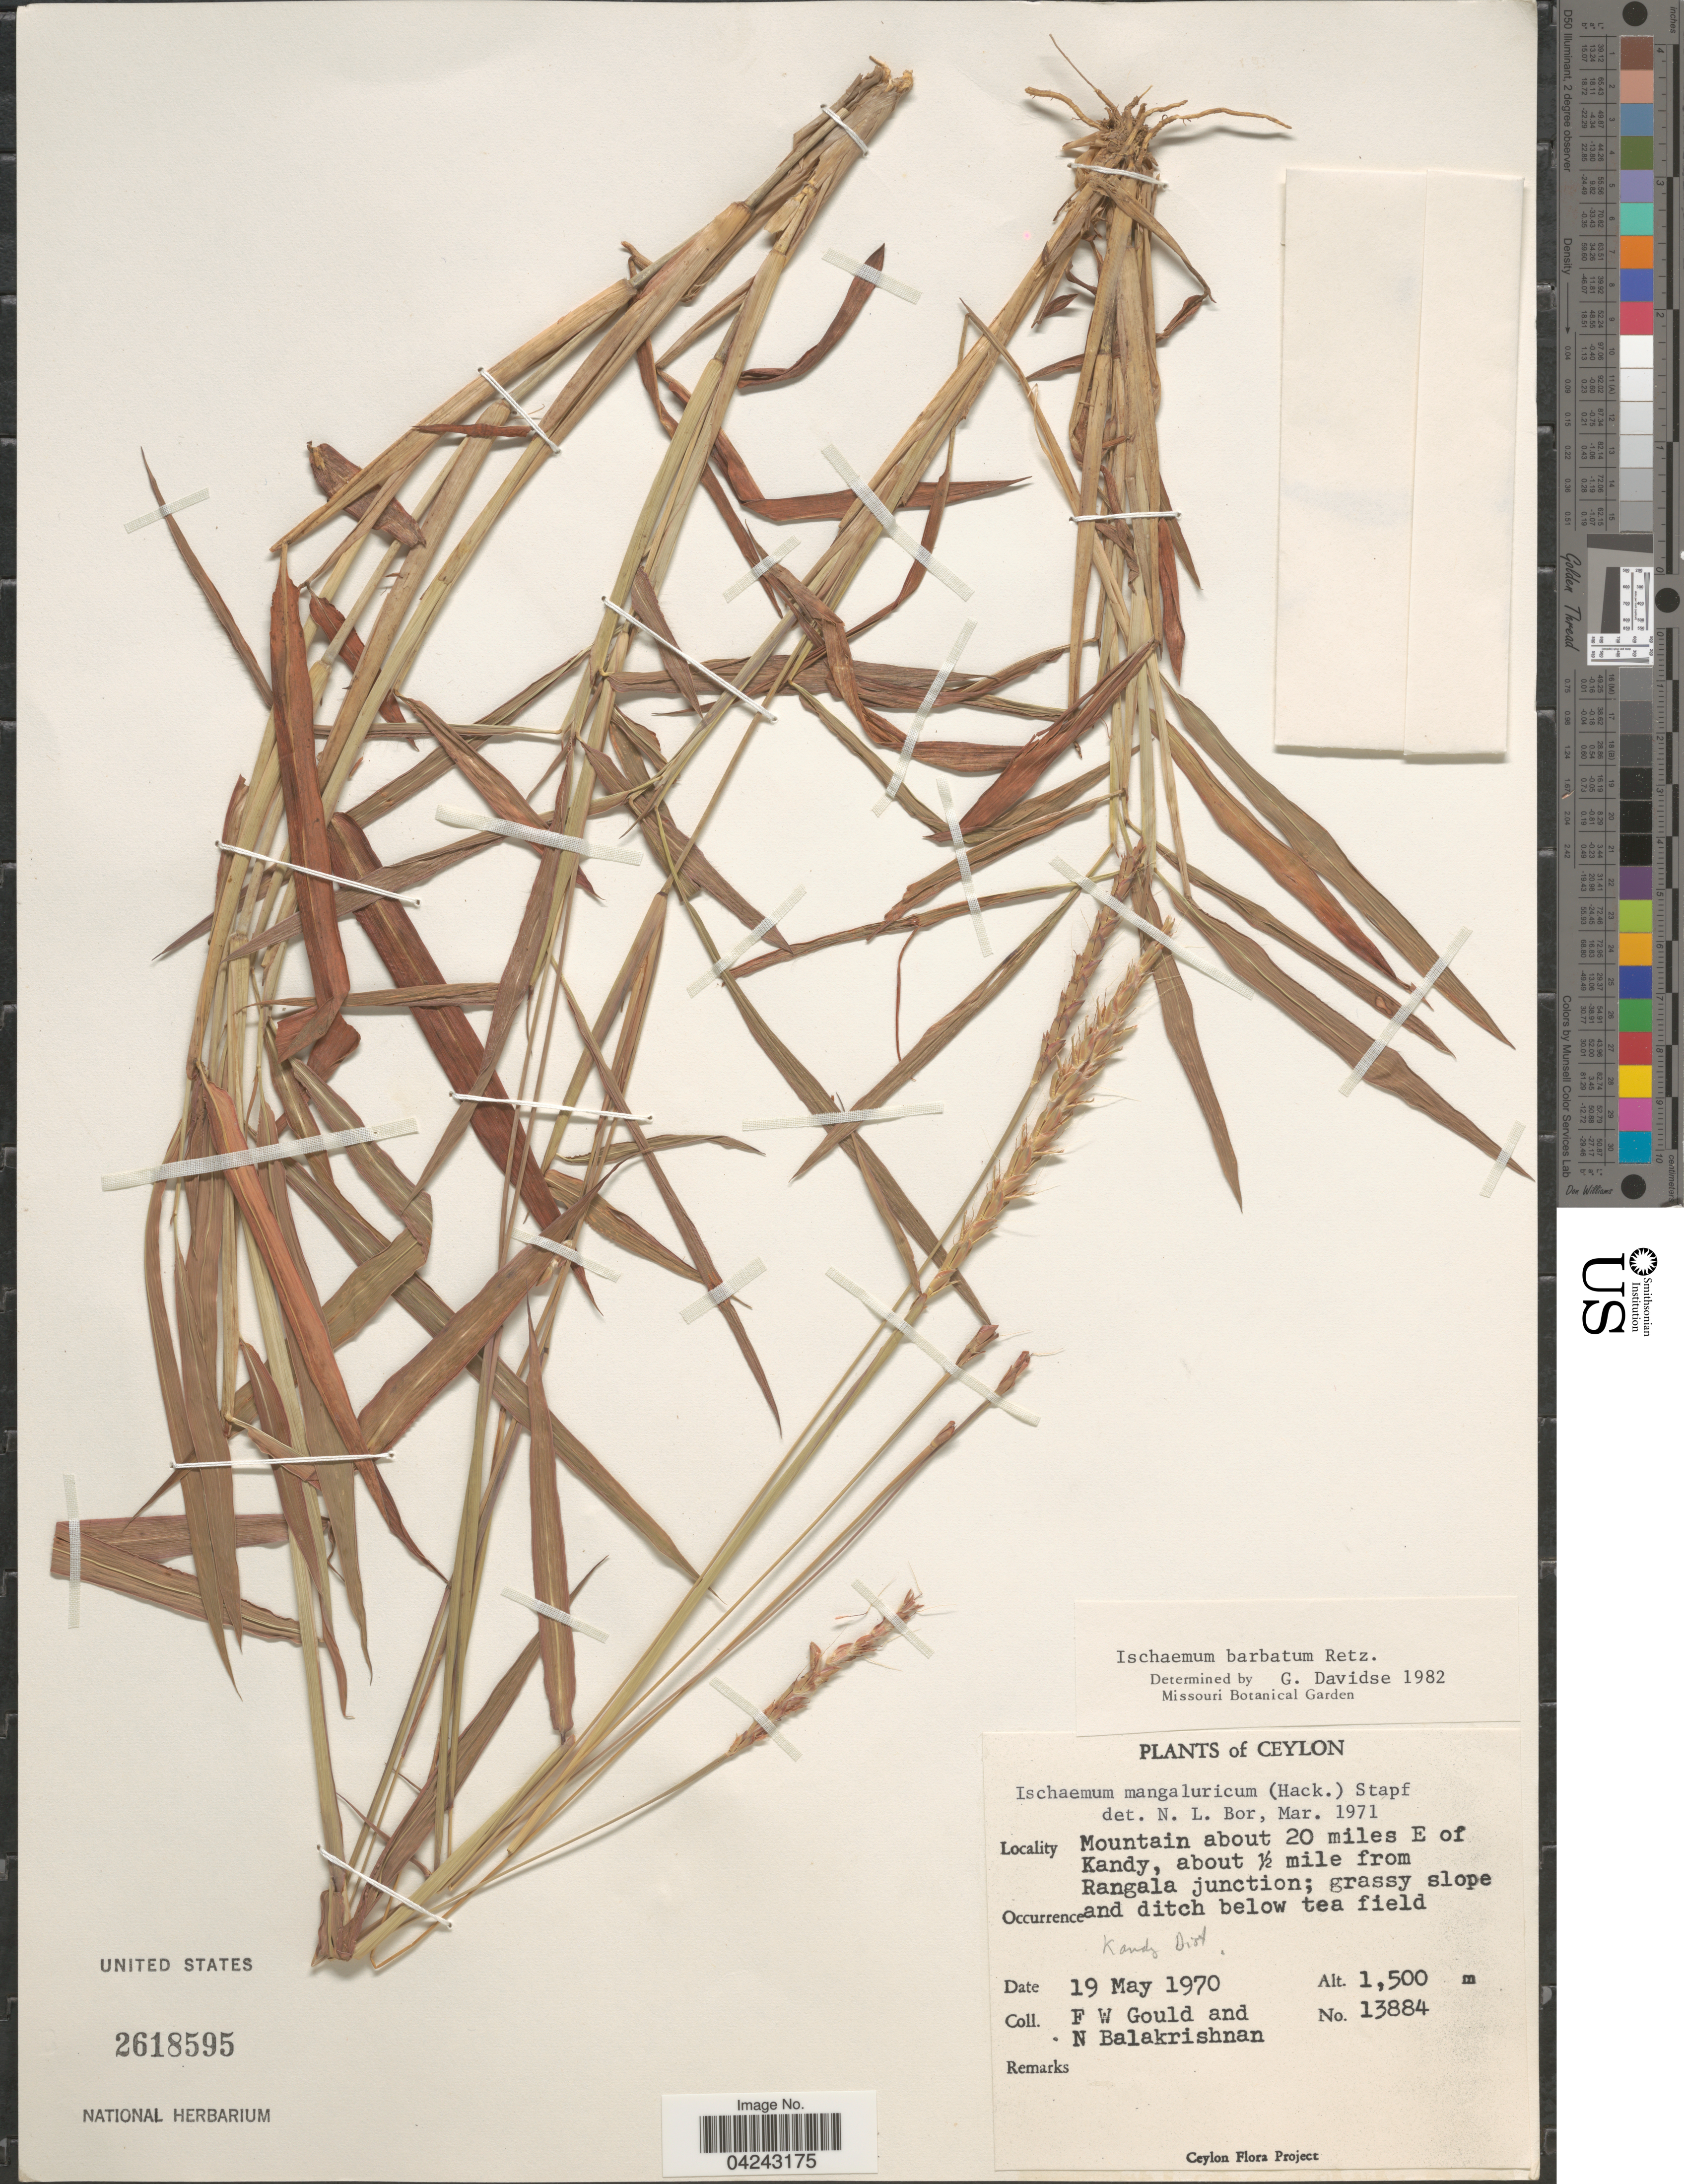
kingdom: Plantae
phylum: Tracheophyta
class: Liliopsida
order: Poales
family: Poaceae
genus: Ischaemum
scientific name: Ischaemum barbatum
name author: Blume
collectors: F. W. Gould & N. Balakrishnan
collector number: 13884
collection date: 1970-05-19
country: Sri Lanka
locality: Ceylon. Mountain about 20 miles E of Kandy, about 1/2 mile from Rangala junction; grassy slope and ditch below tea field. Kandy Dist.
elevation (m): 1500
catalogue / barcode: US 2618595